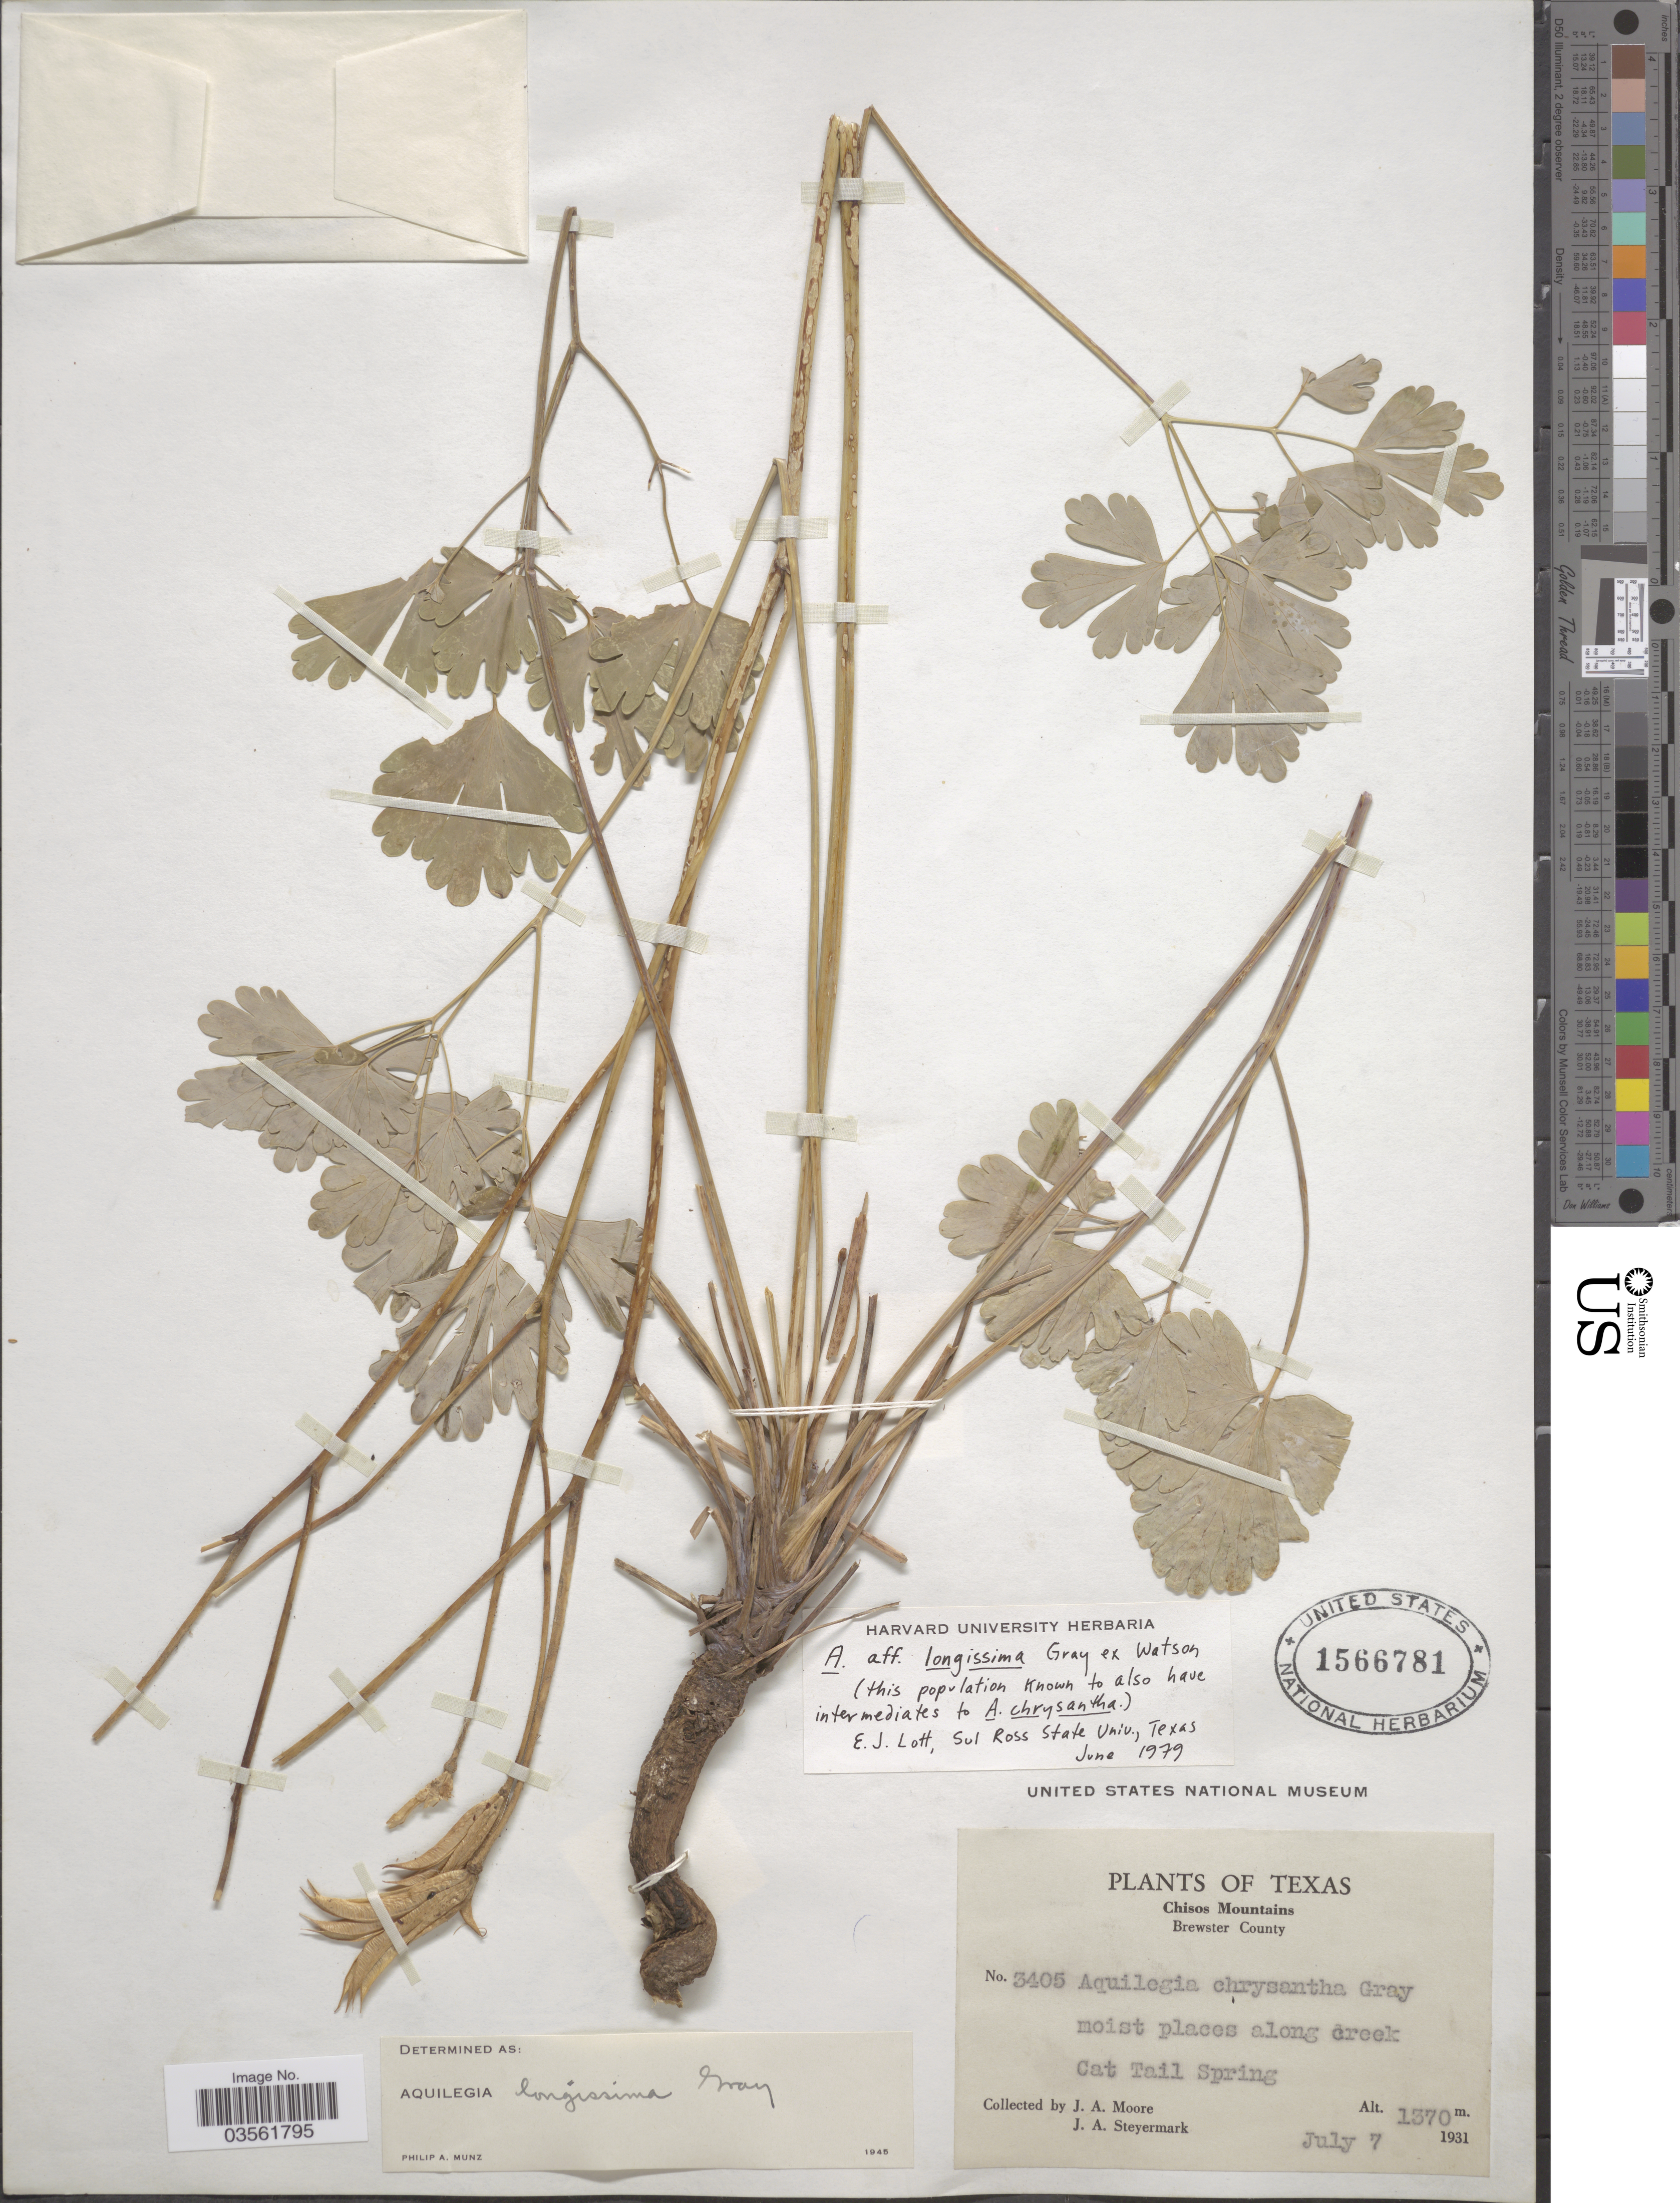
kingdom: Plantae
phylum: Tracheophyta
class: Magnoliopsida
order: Ranunculales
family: Ranunculaceae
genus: Aquilegia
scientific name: Aquilegia longissima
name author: A. Gray ex S. Watson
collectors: J. A. Moore & J. Steyermark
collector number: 3405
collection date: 1931-07-07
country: United States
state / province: Texas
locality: Chisos Mountains. Brewster County. Cat Tail Spring.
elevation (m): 1370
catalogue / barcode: US 1566781